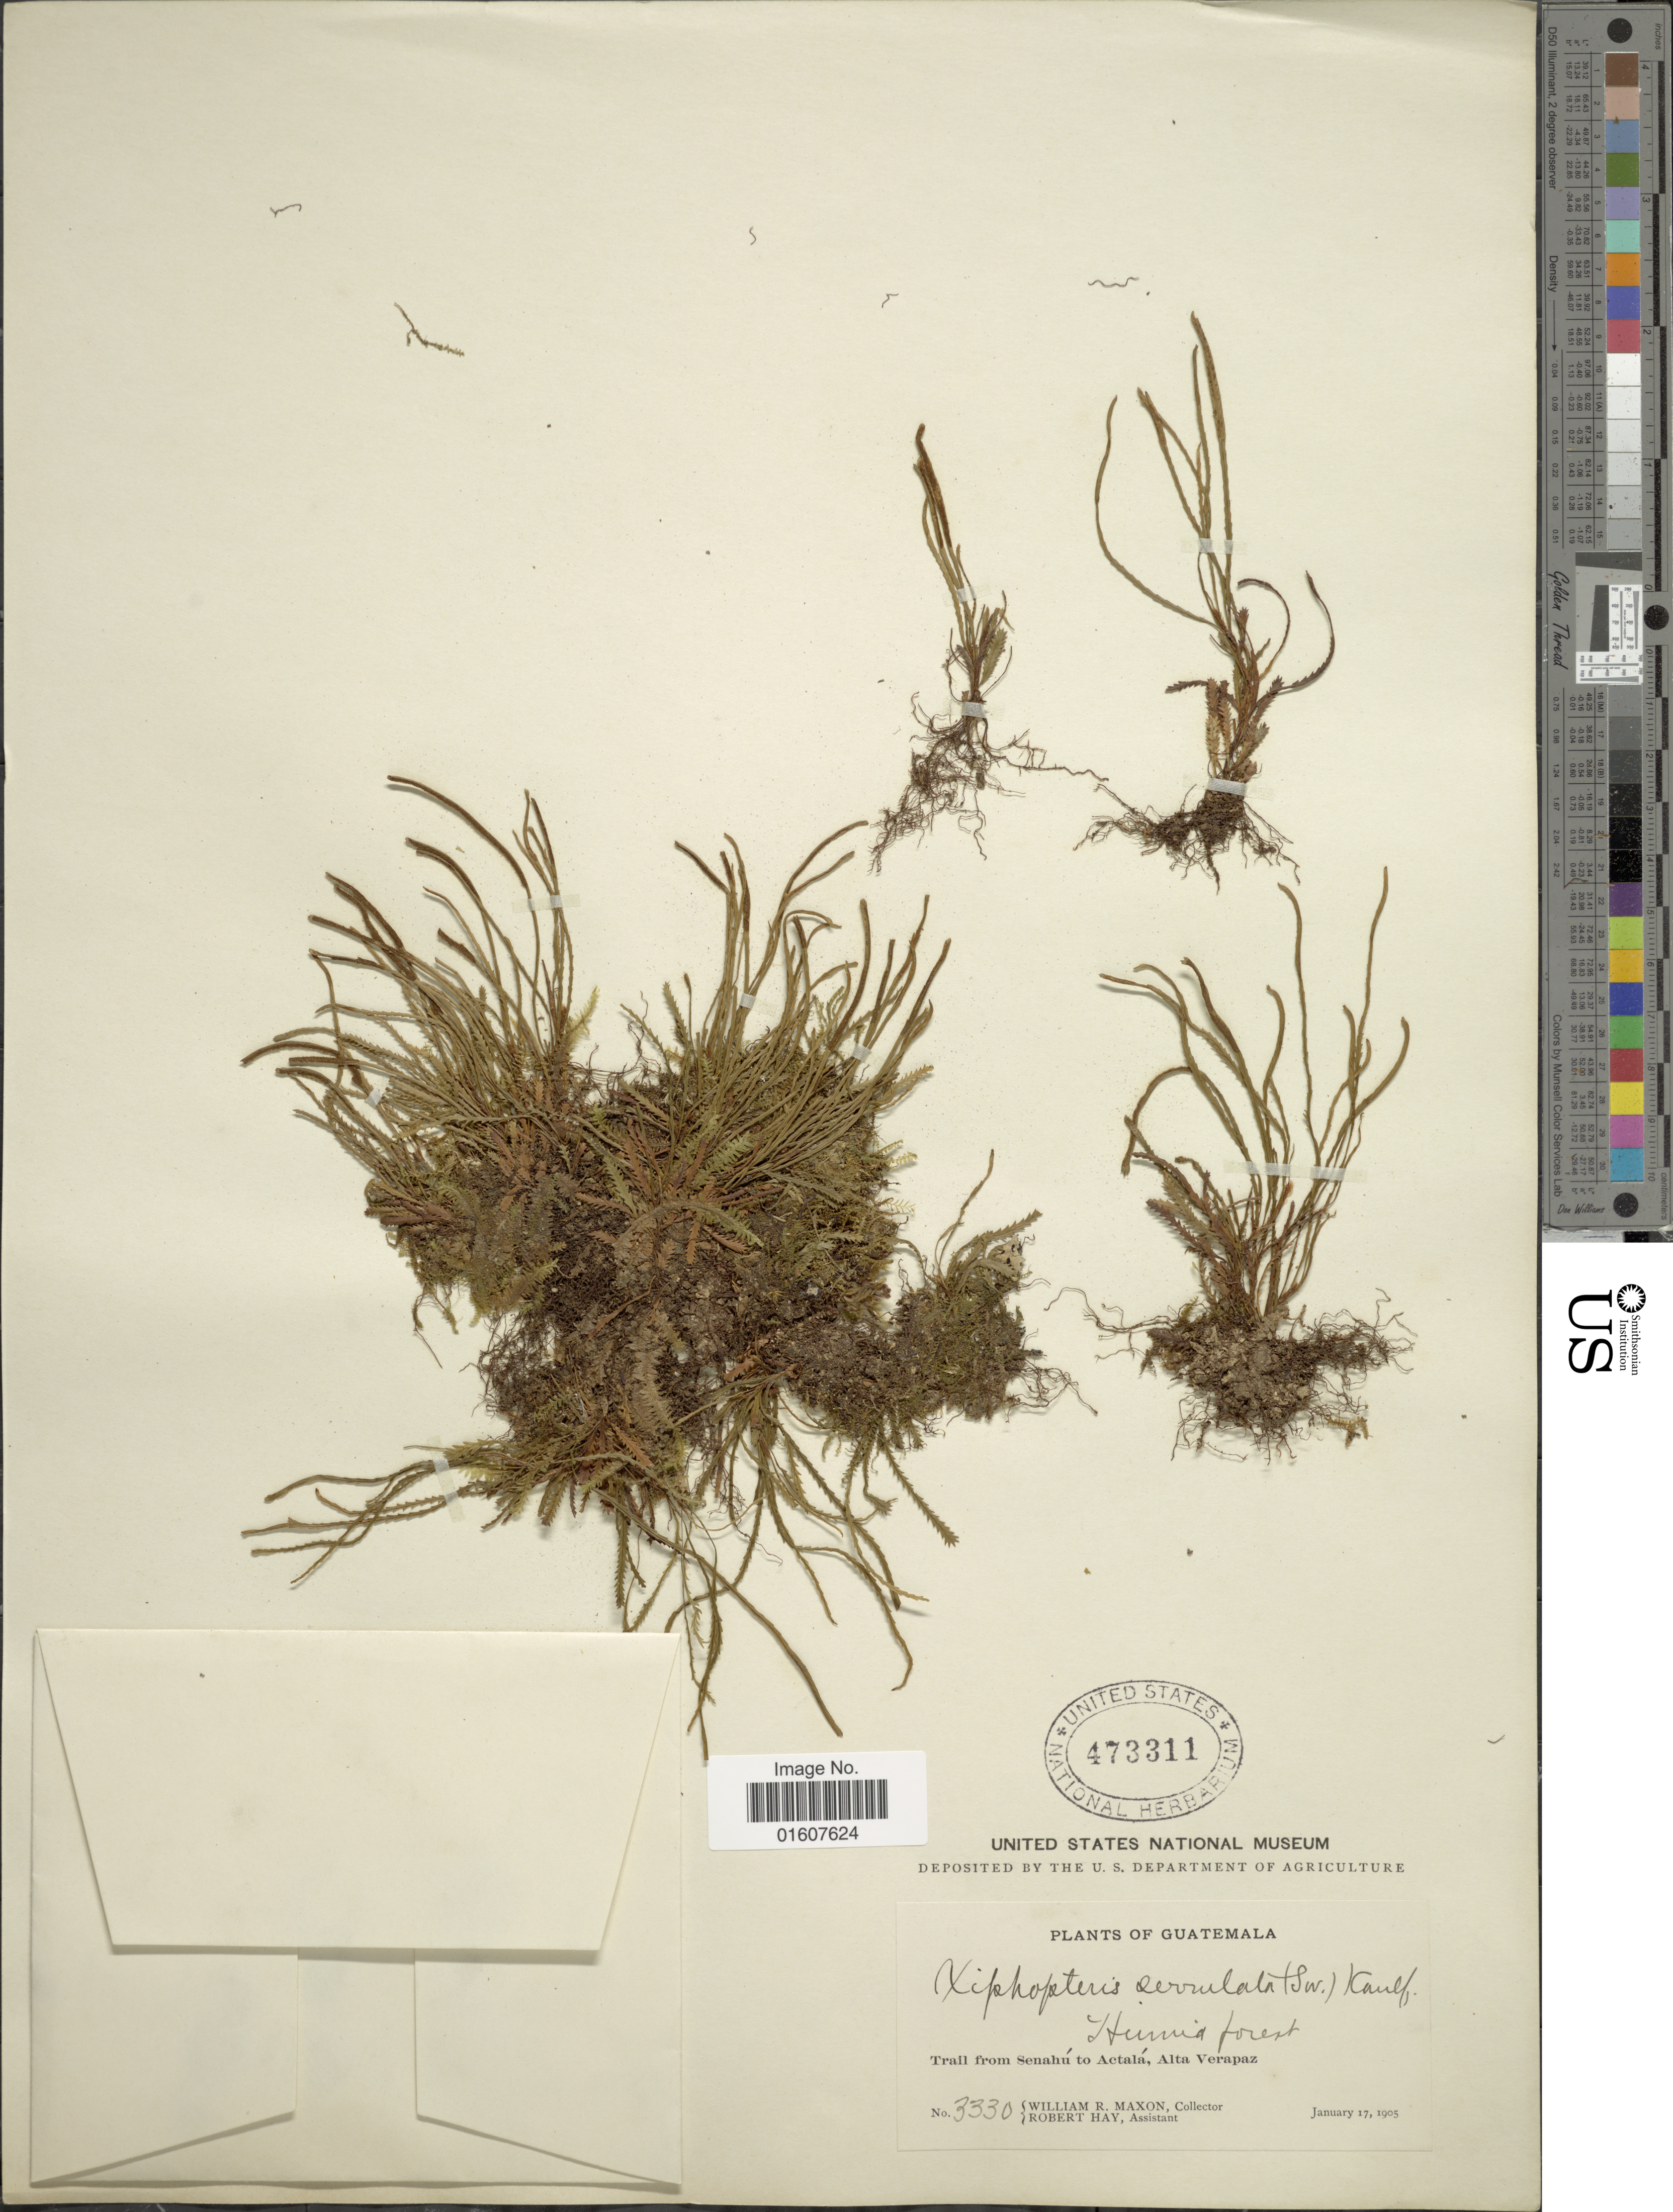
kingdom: Plantae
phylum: Tracheophyta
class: Polypodiopsida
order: Polypodiales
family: Polypodiaceae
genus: Cochlidium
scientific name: Cochlidium serrulatum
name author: (Sw.) L.E. Bishop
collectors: W. R. Maxon & R. H. Hay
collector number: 3330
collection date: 1905-01-17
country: Guatemala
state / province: Alta Verapaz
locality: Trail from Senahú to Actalá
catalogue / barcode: US 473311